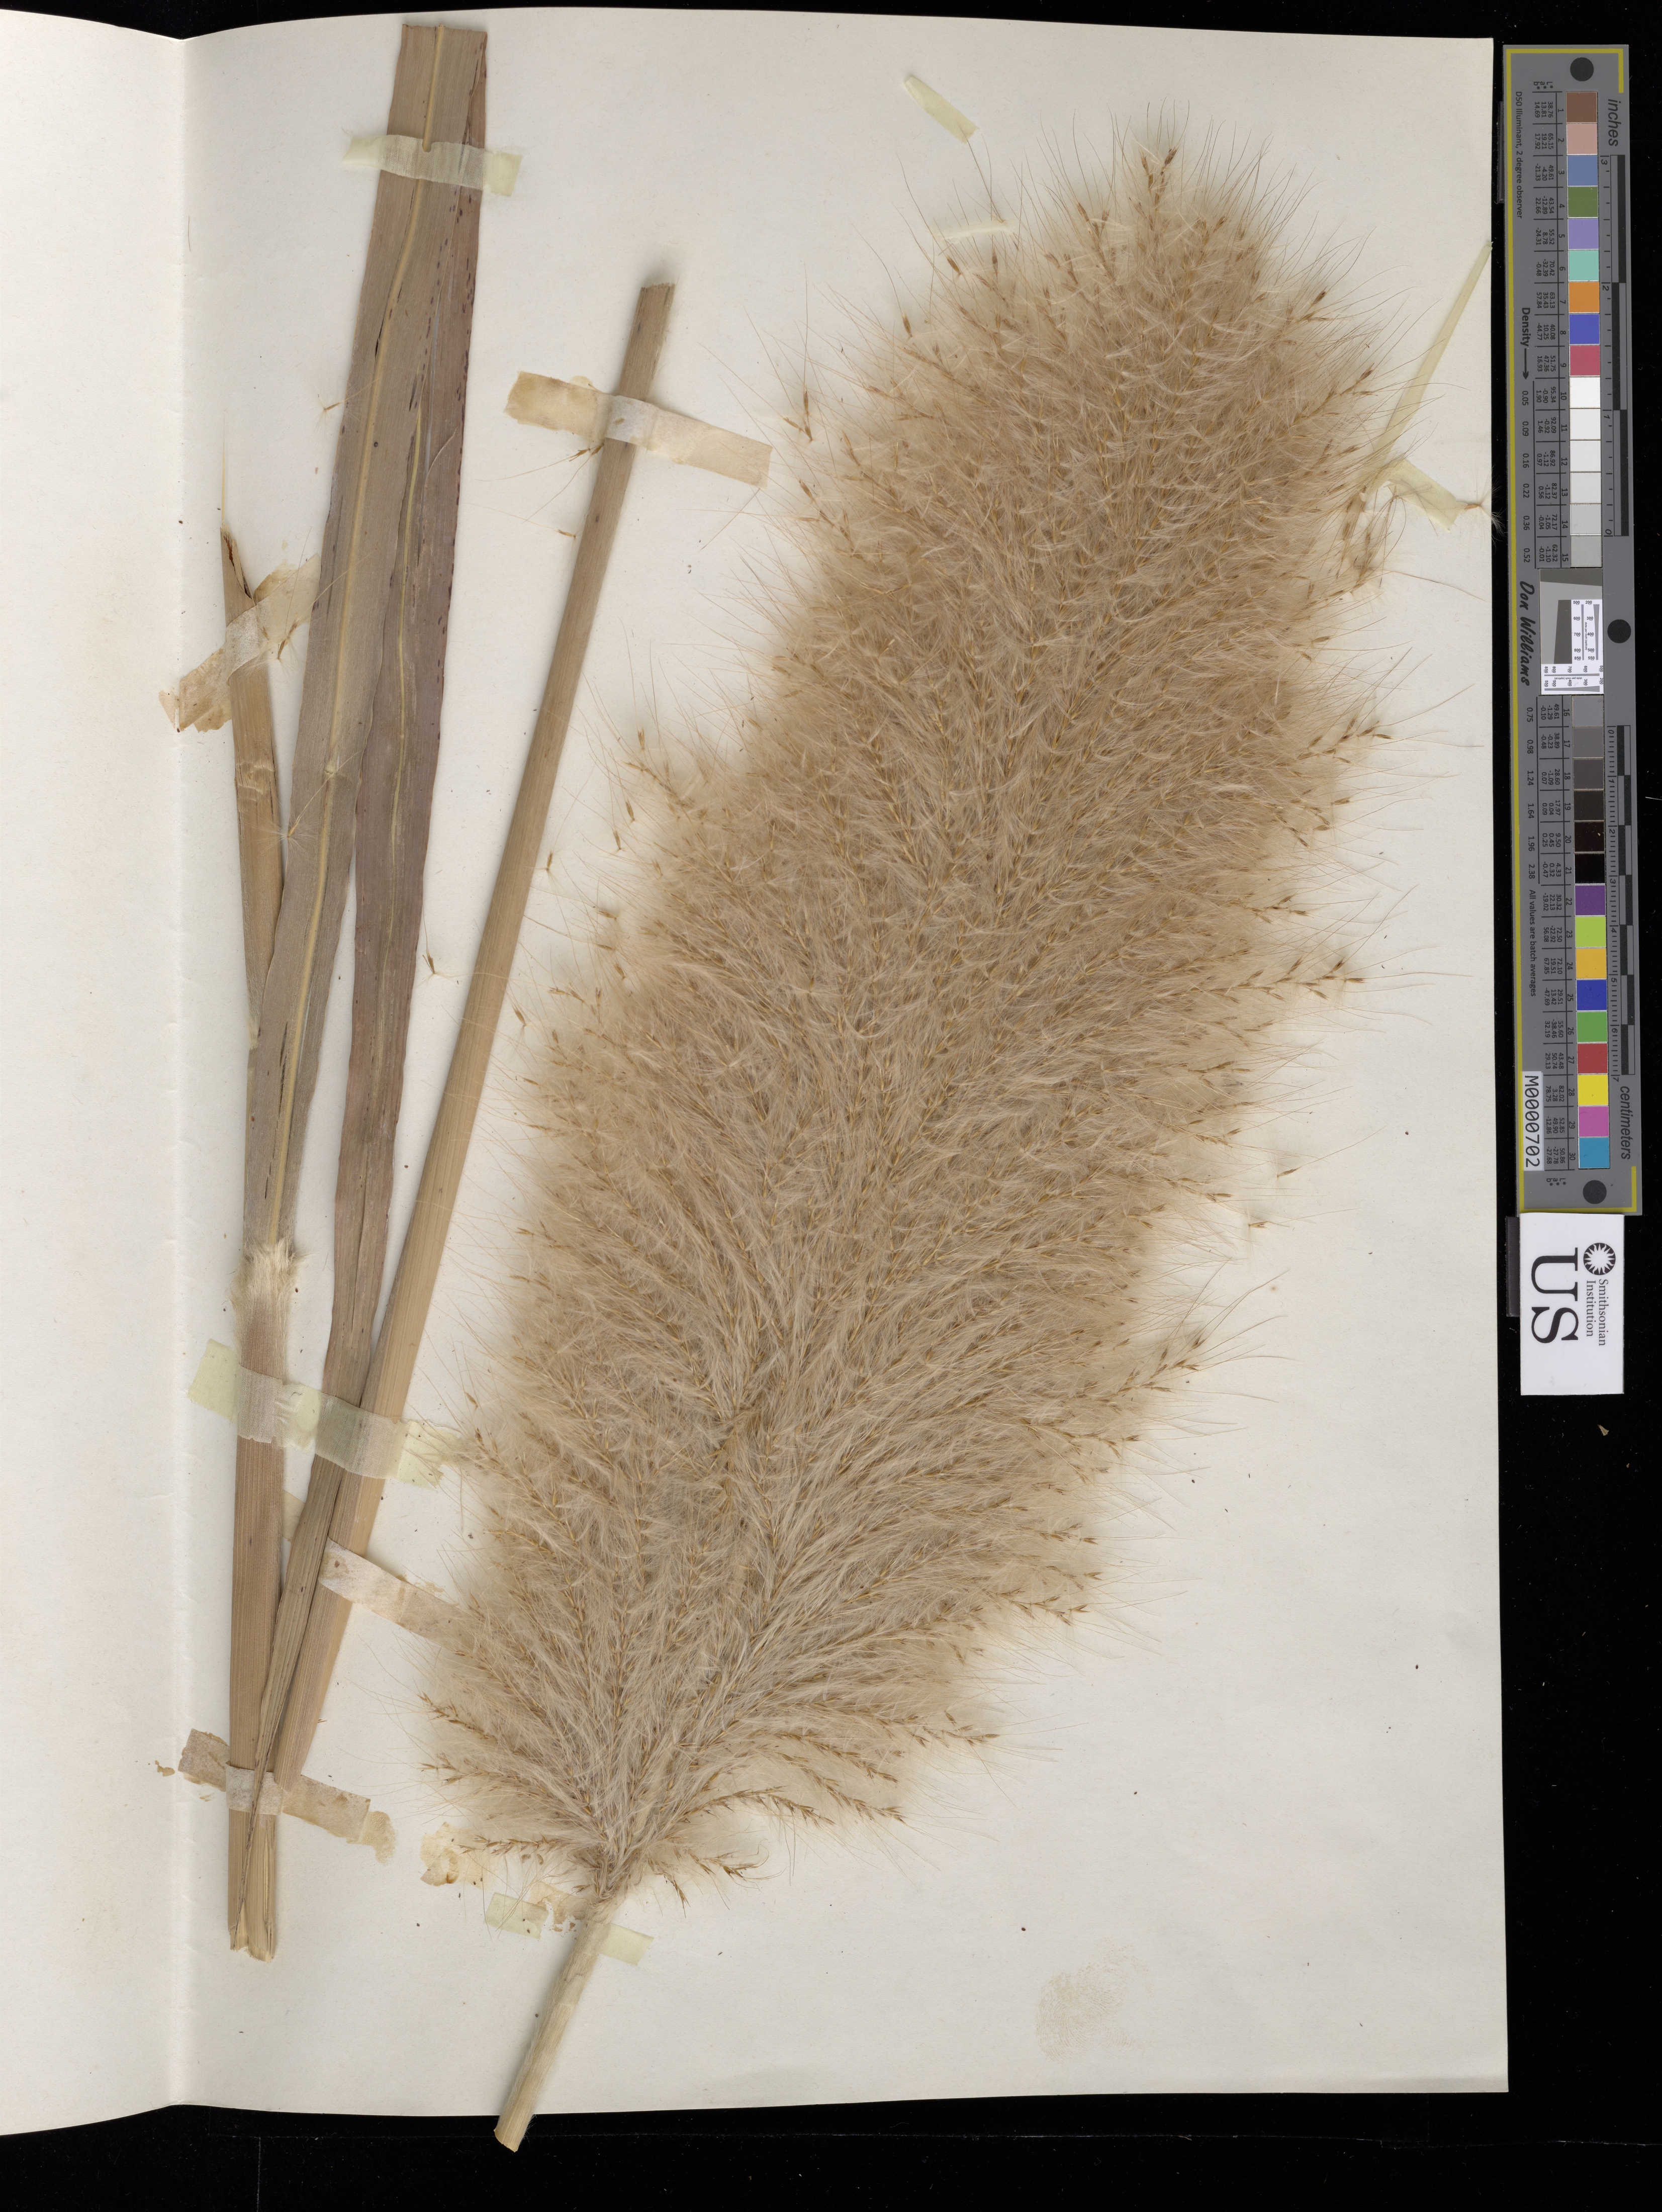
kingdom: Plantae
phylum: Tracheophyta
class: Liliopsida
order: Poales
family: Poaceae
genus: Erianthus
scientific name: Erianthus giganteus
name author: (Walter) P. Beauv.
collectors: J. K. Small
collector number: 54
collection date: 1912-09-29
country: United States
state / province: Louisiana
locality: a short distance north of Houma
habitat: Sp. col. on moist bank of swamp ditch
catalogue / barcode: US 727575